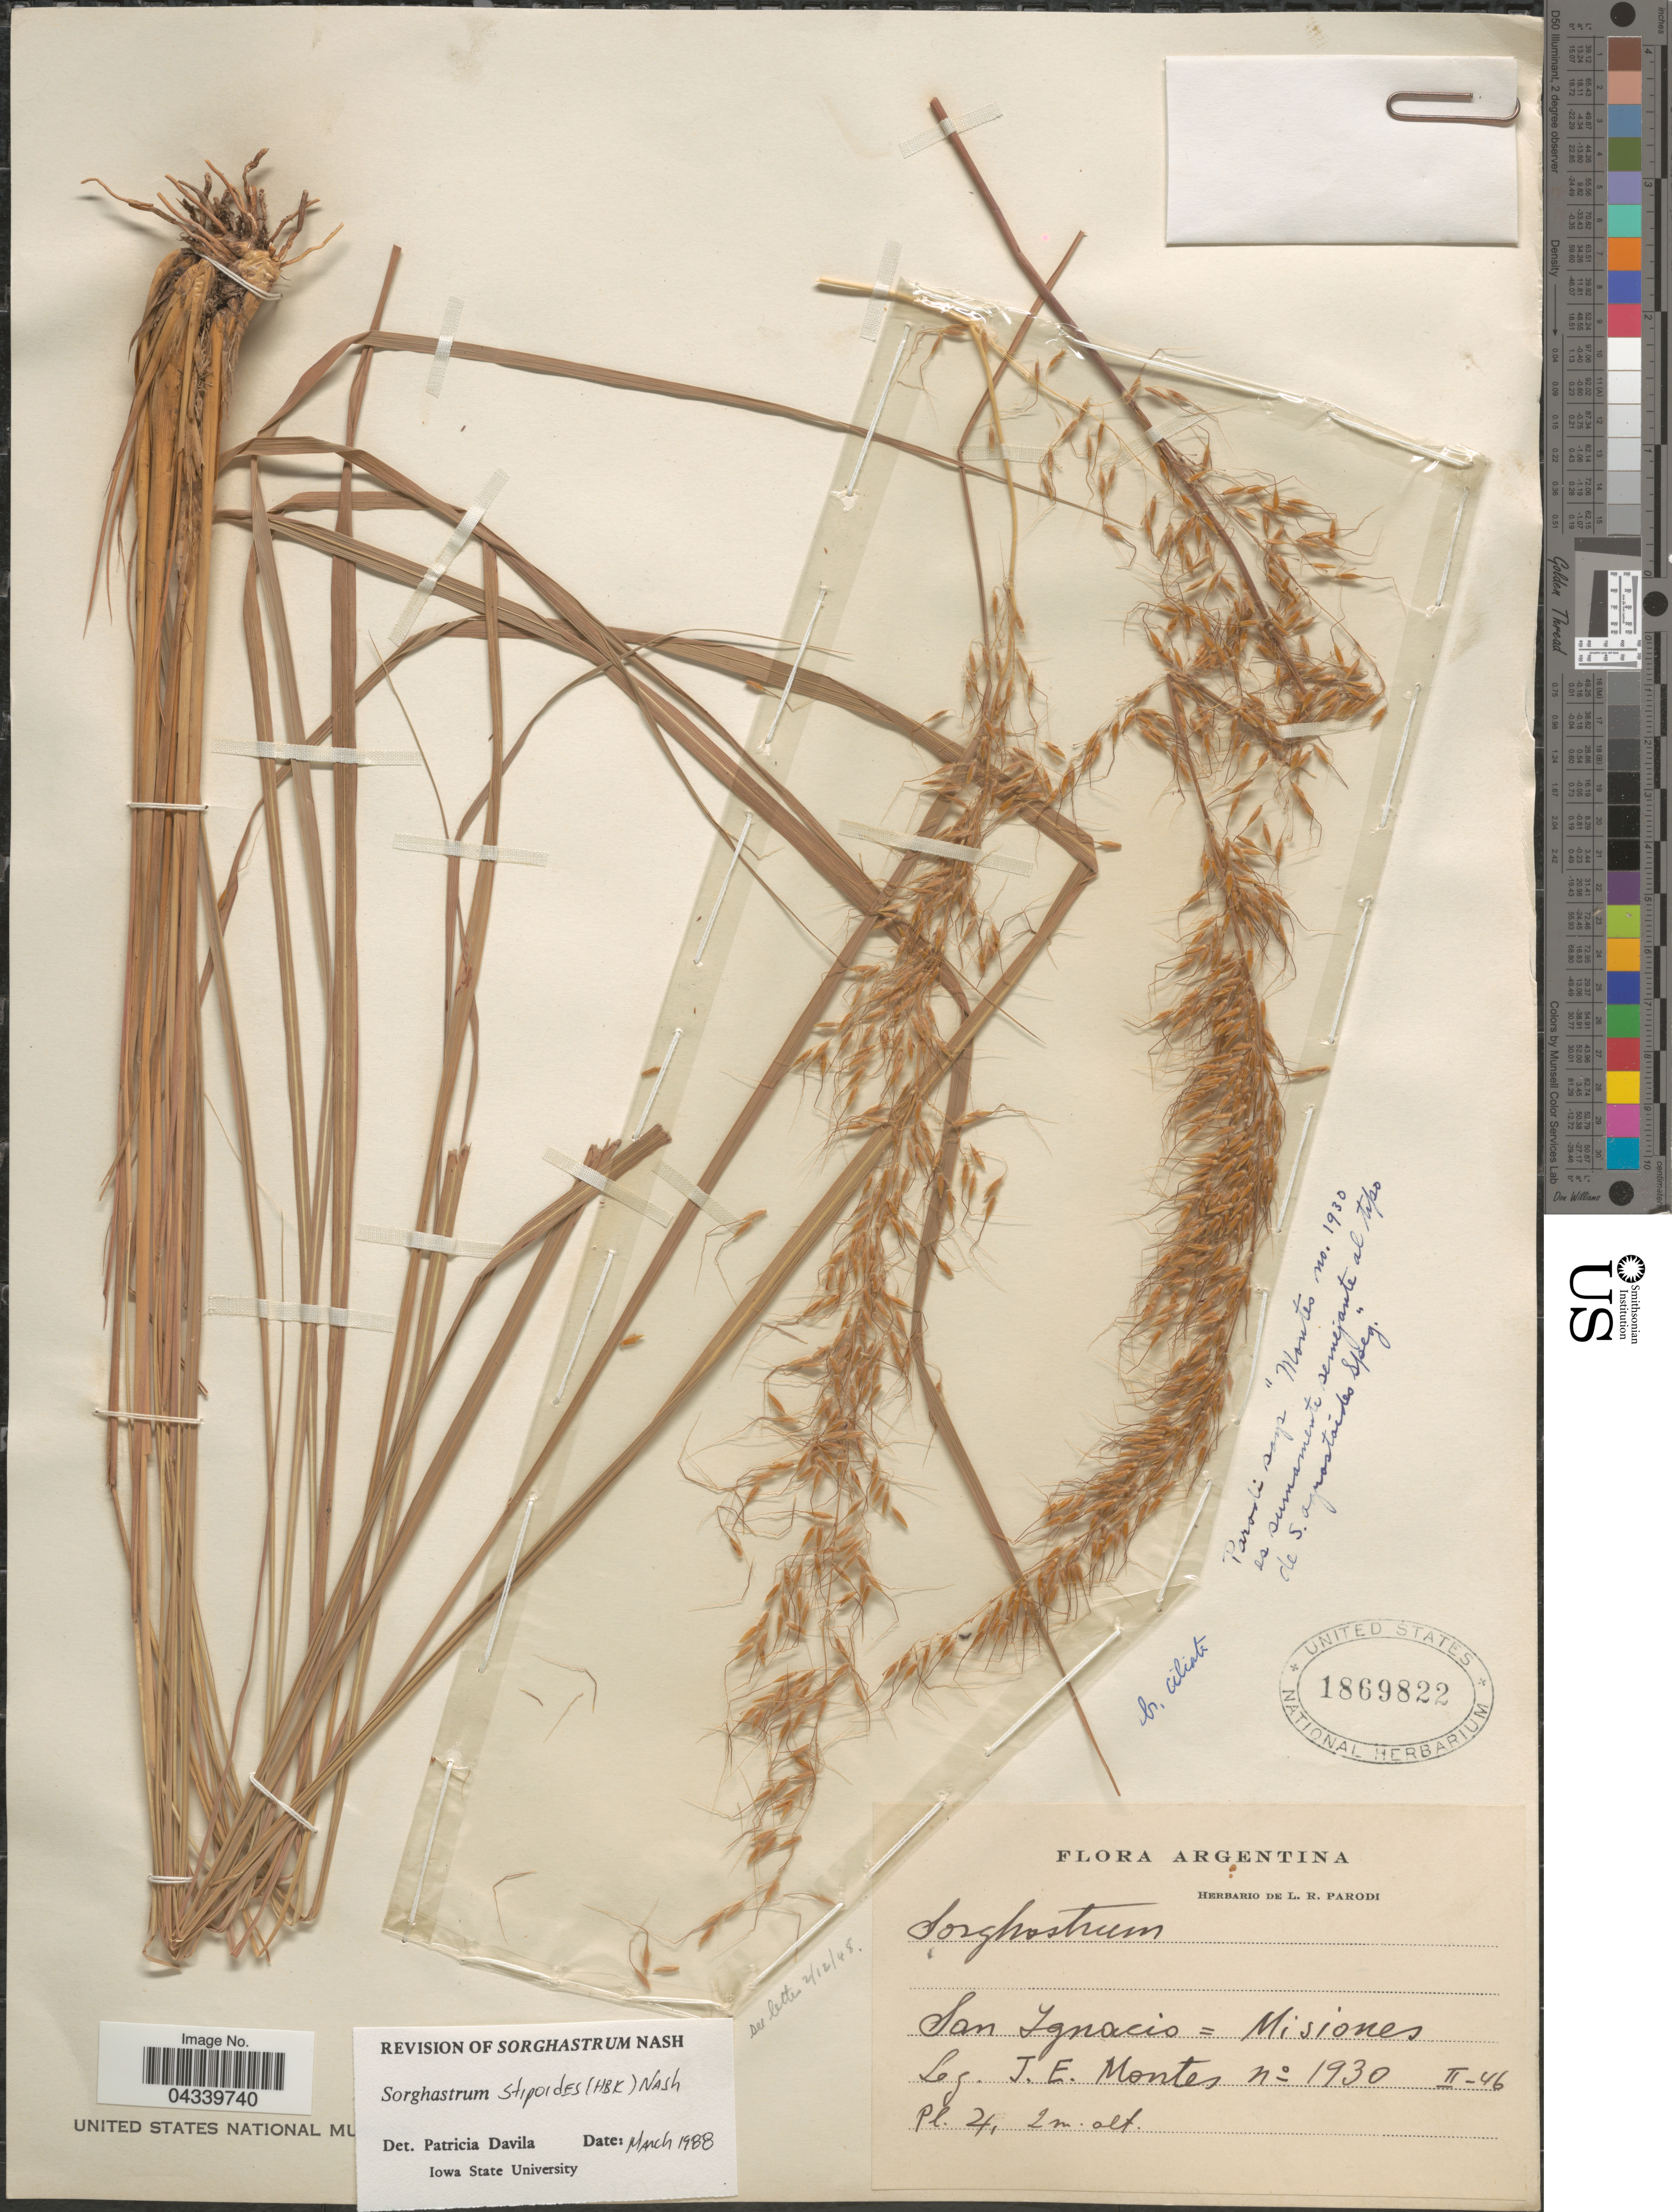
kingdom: Plantae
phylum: Tracheophyta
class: Liliopsida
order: Poales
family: Poaceae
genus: Sorghastrum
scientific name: Sorghastrum stipoides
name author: (Kunth) Nash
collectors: J. E. Montes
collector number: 1930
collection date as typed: Transcribed d/m/y: /2/46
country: Argentina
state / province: Misiones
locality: San Ignacio.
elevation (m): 2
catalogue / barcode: US 1869822